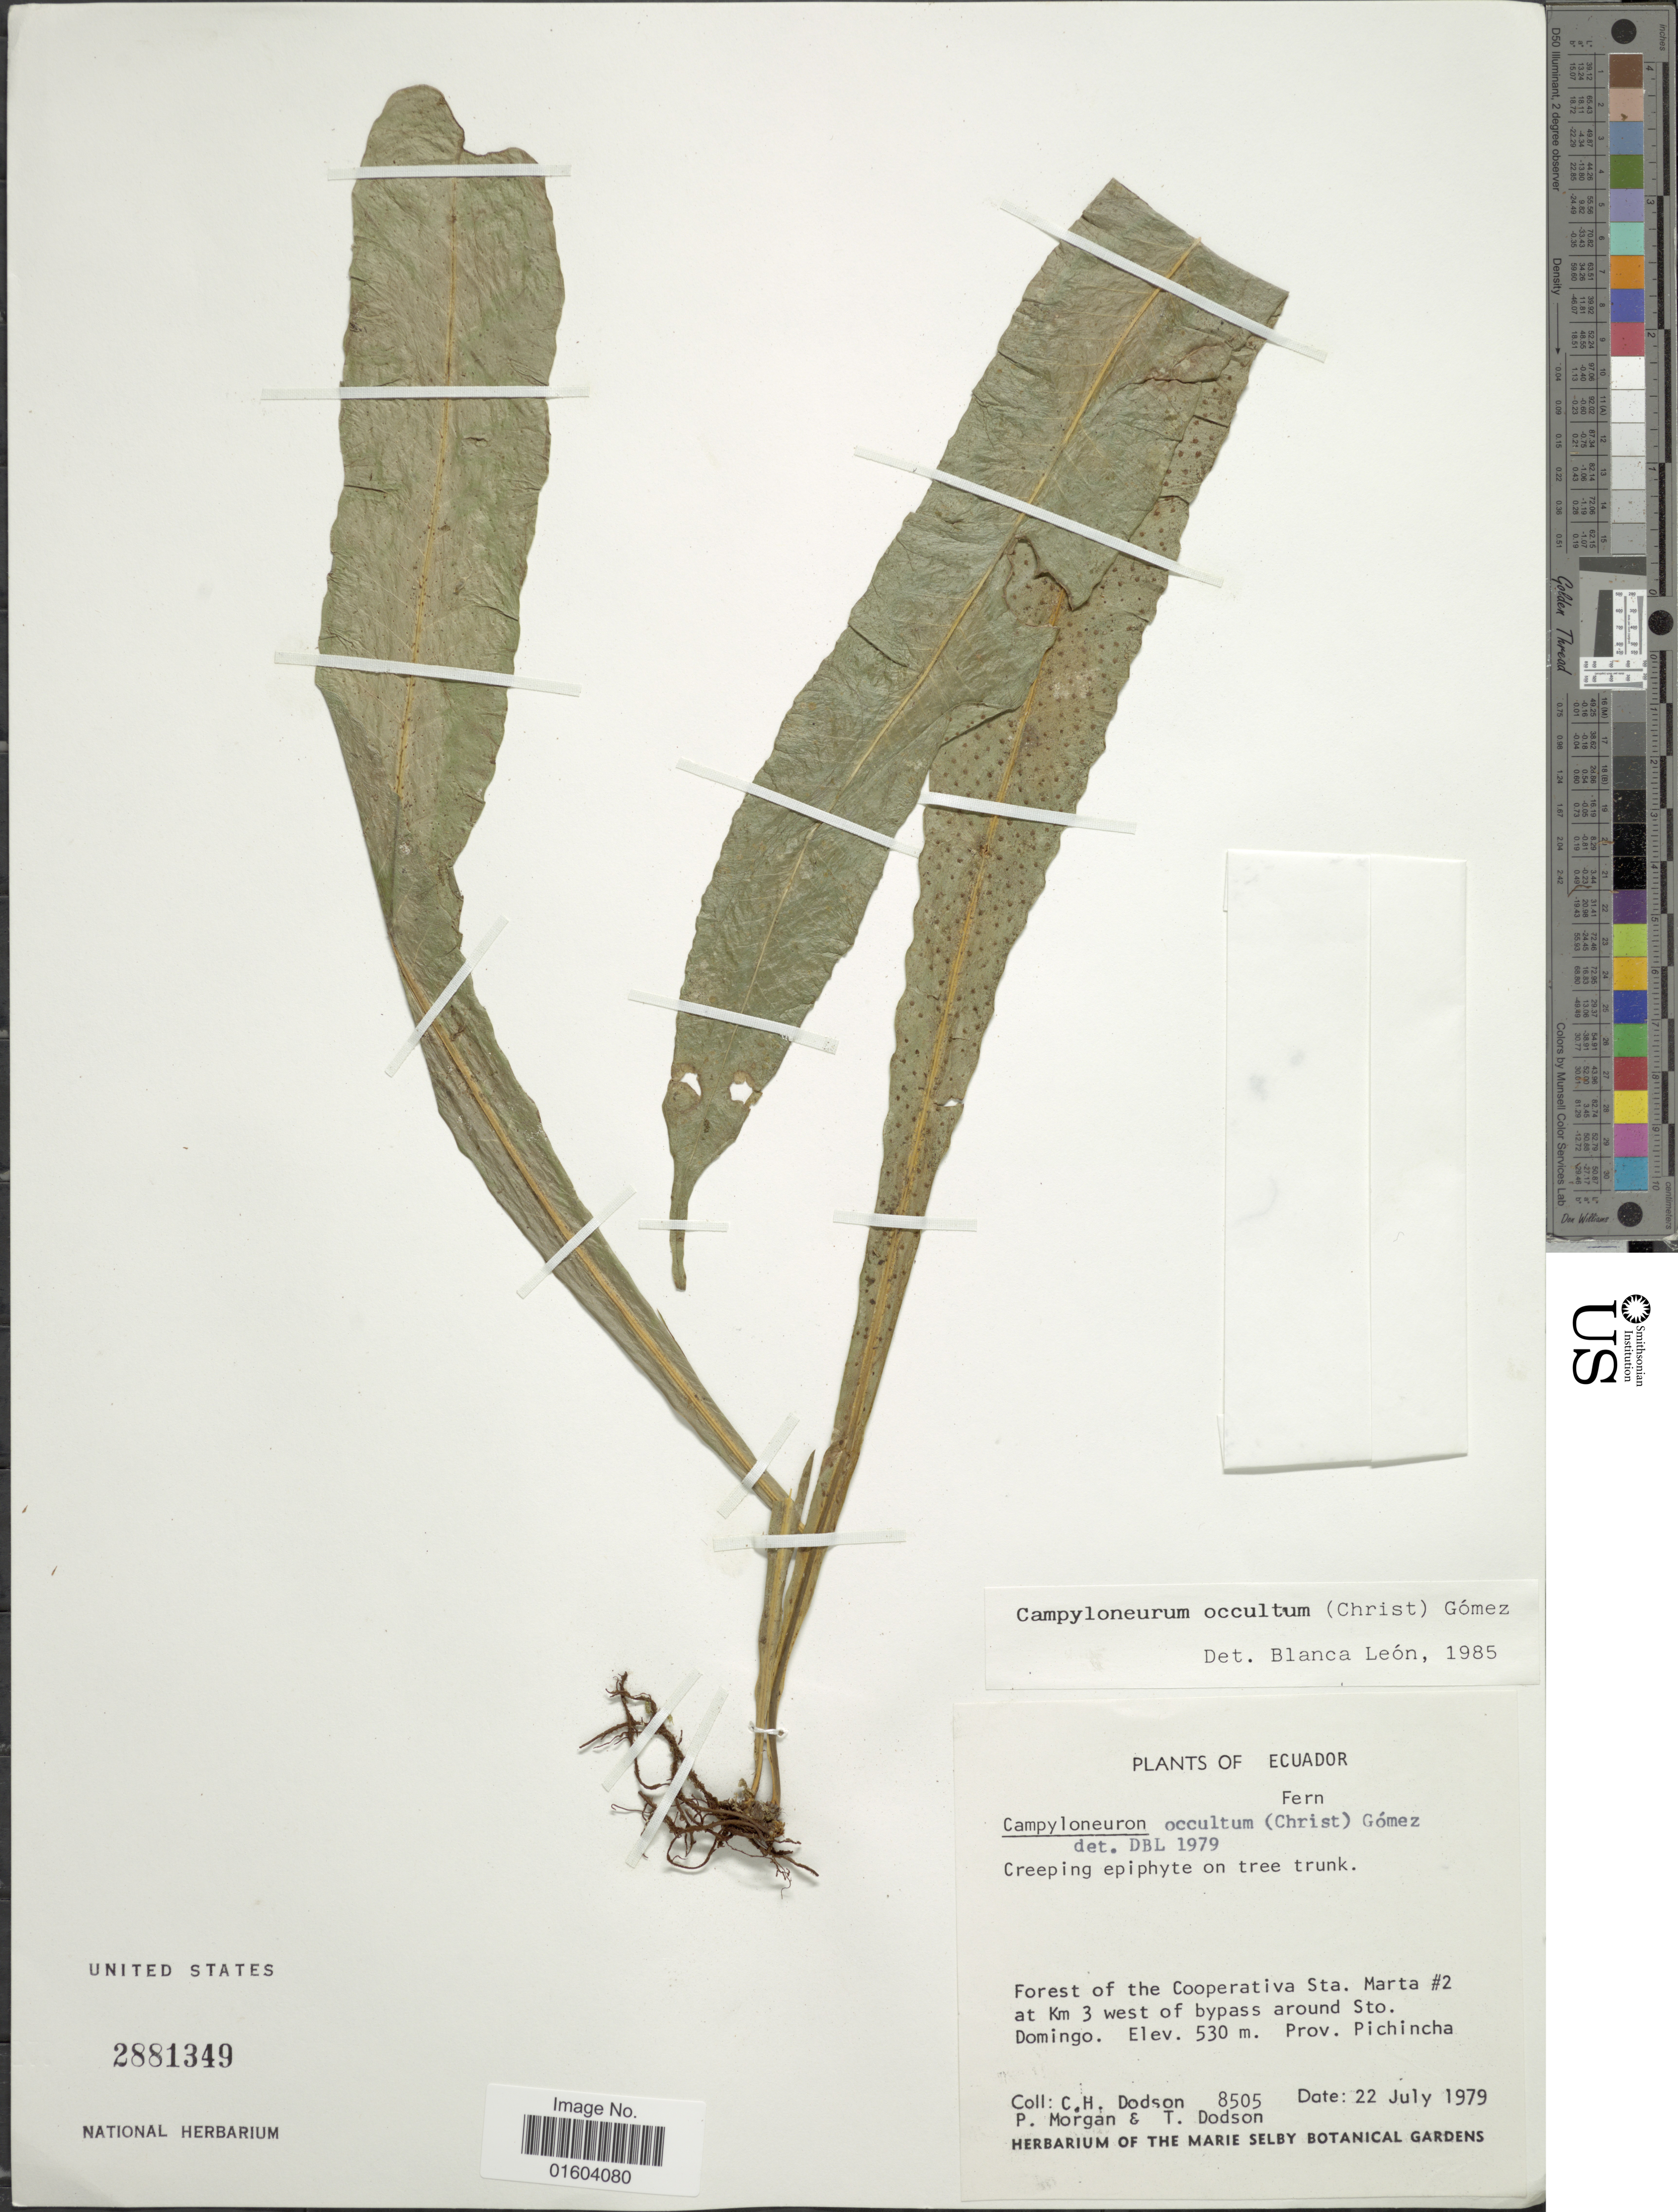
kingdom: Plantae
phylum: Tracheophyta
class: Polypodiopsida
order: Polypodiales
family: Polypodiaceae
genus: Campyloneurum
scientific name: Campyloneurum aphanophlebium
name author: (Kunze) T. Moore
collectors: C. H. Dodson, P. Morgan & T. A. Dodson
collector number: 8505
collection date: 1979-07-22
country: Ecuador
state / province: Pichincha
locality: Ecuador, Forest of the Cooperative Sta. Marta #2 at Km 3 west of bypass around Sto. Domingo.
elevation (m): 530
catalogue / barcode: US 2881349